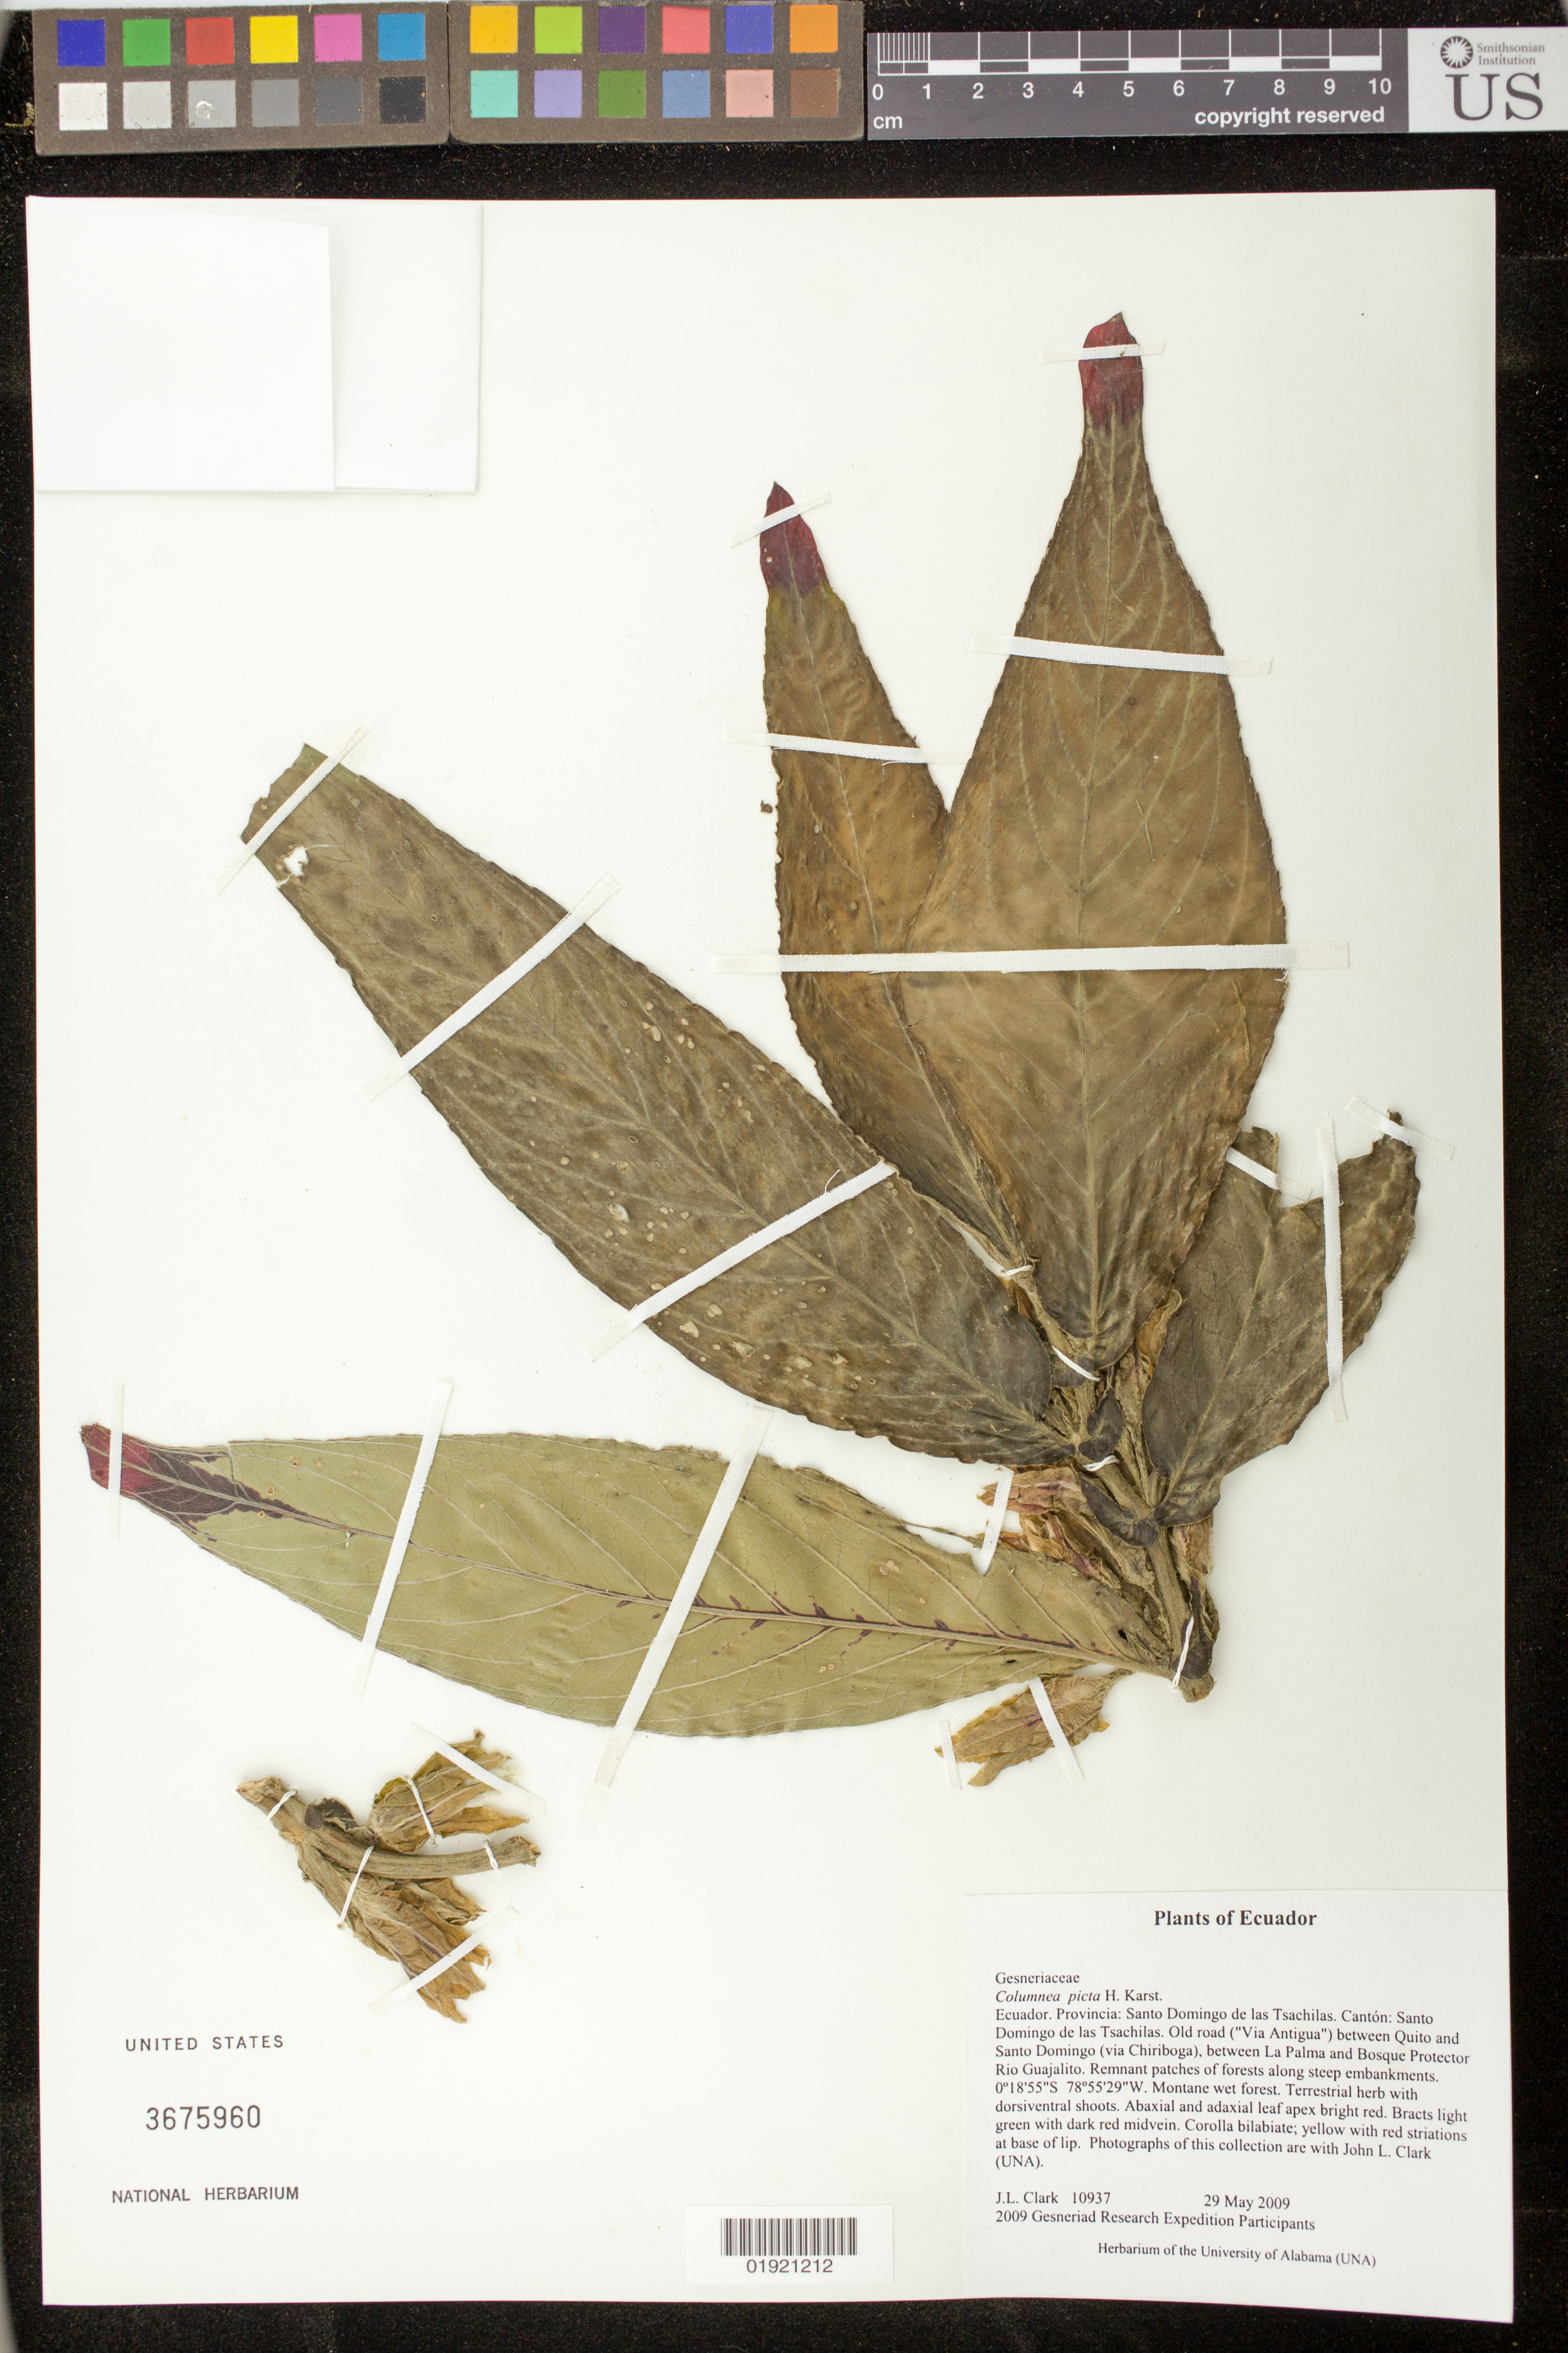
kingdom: Plantae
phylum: Tracheophyta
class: Magnoliopsida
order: Lamiales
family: Gesneriaceae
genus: Columnea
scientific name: Columnea karsteniana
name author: Singh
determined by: Skog, Laurence E.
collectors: J. L. Clark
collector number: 10937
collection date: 2009-05-29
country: Ecuador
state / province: Tsáchilas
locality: Canton: Santo Domingo de los Tsachilas. Old road ("Via Antigua") between Quito and Santo Domingo (via Chiriboga), between La Palma and Bosque Protector Rio Guajalito.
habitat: Remnant patches of forests along steep embankments. Montane wet forest.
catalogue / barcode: US 3675960